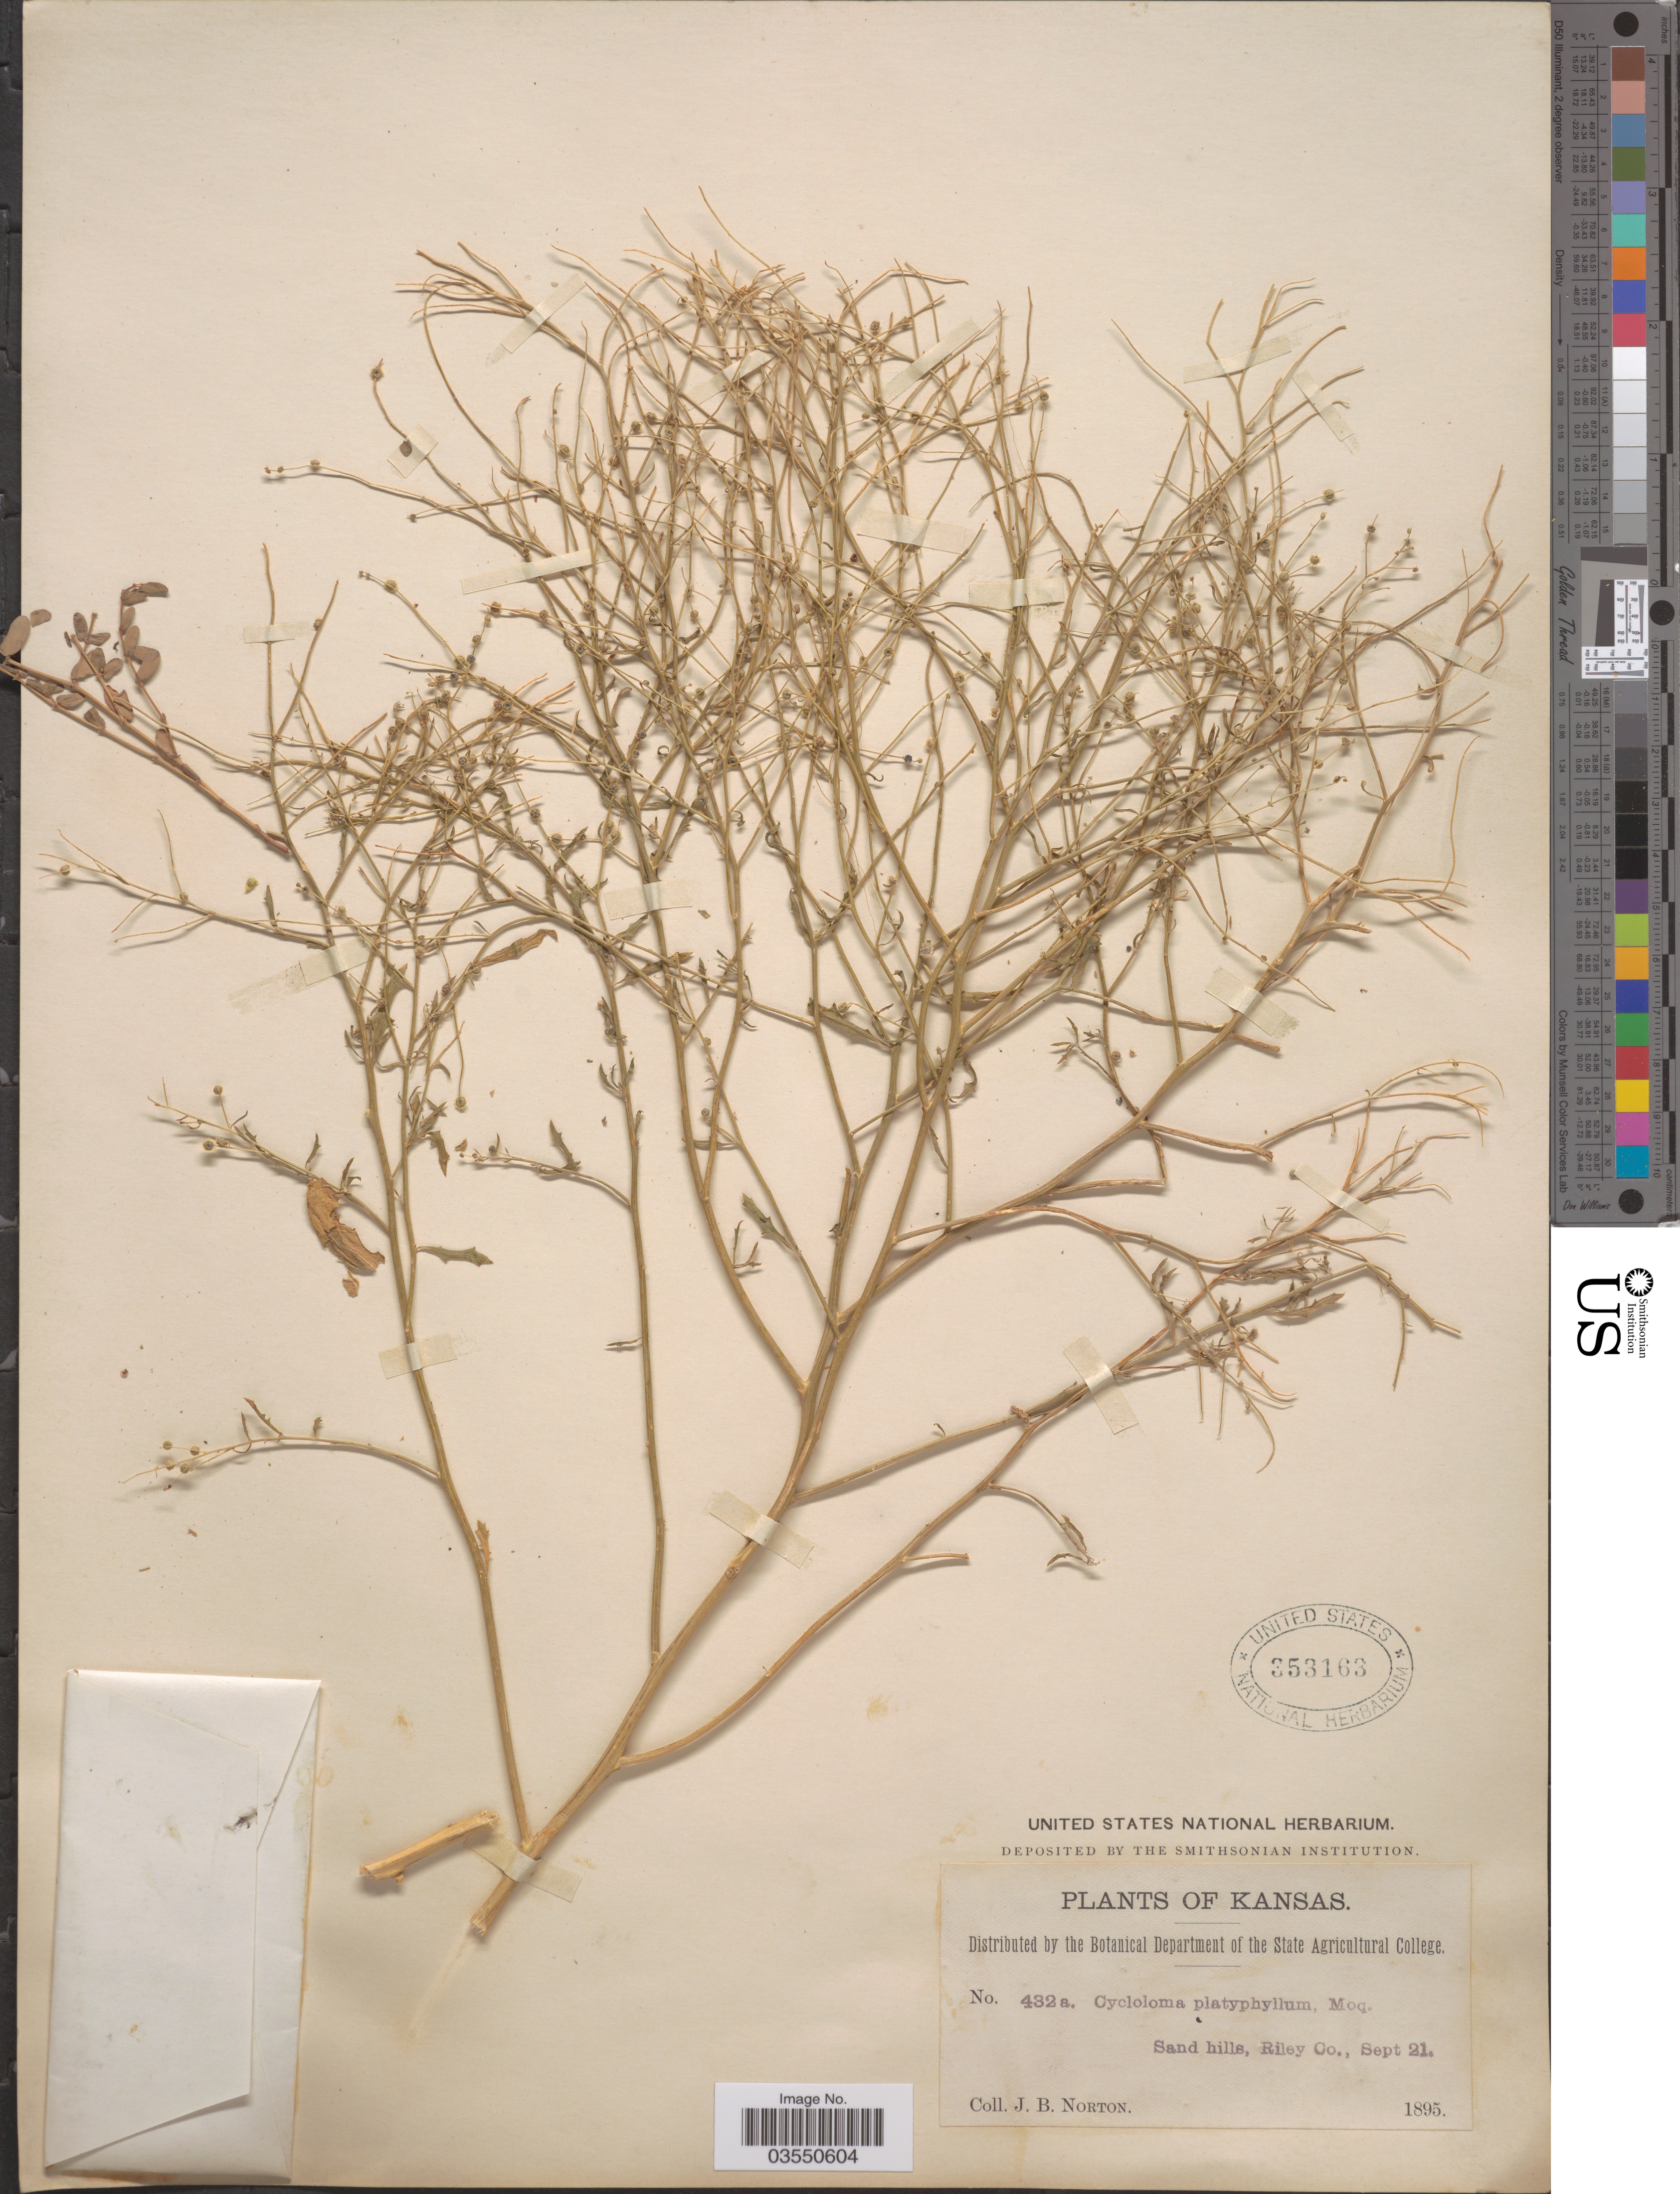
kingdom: Plantae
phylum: Tracheophyta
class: Magnoliopsida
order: Caryophyllales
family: Amaranthaceae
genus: Dysphania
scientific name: Dysphania atriplicifolia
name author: (Spreng.) G. Kadereit et al.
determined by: U.S. National Herbarium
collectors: J. B. Norton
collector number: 432a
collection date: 1895-09-21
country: United States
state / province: Kansas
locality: Sand hills, Riley Co.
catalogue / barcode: US 353163